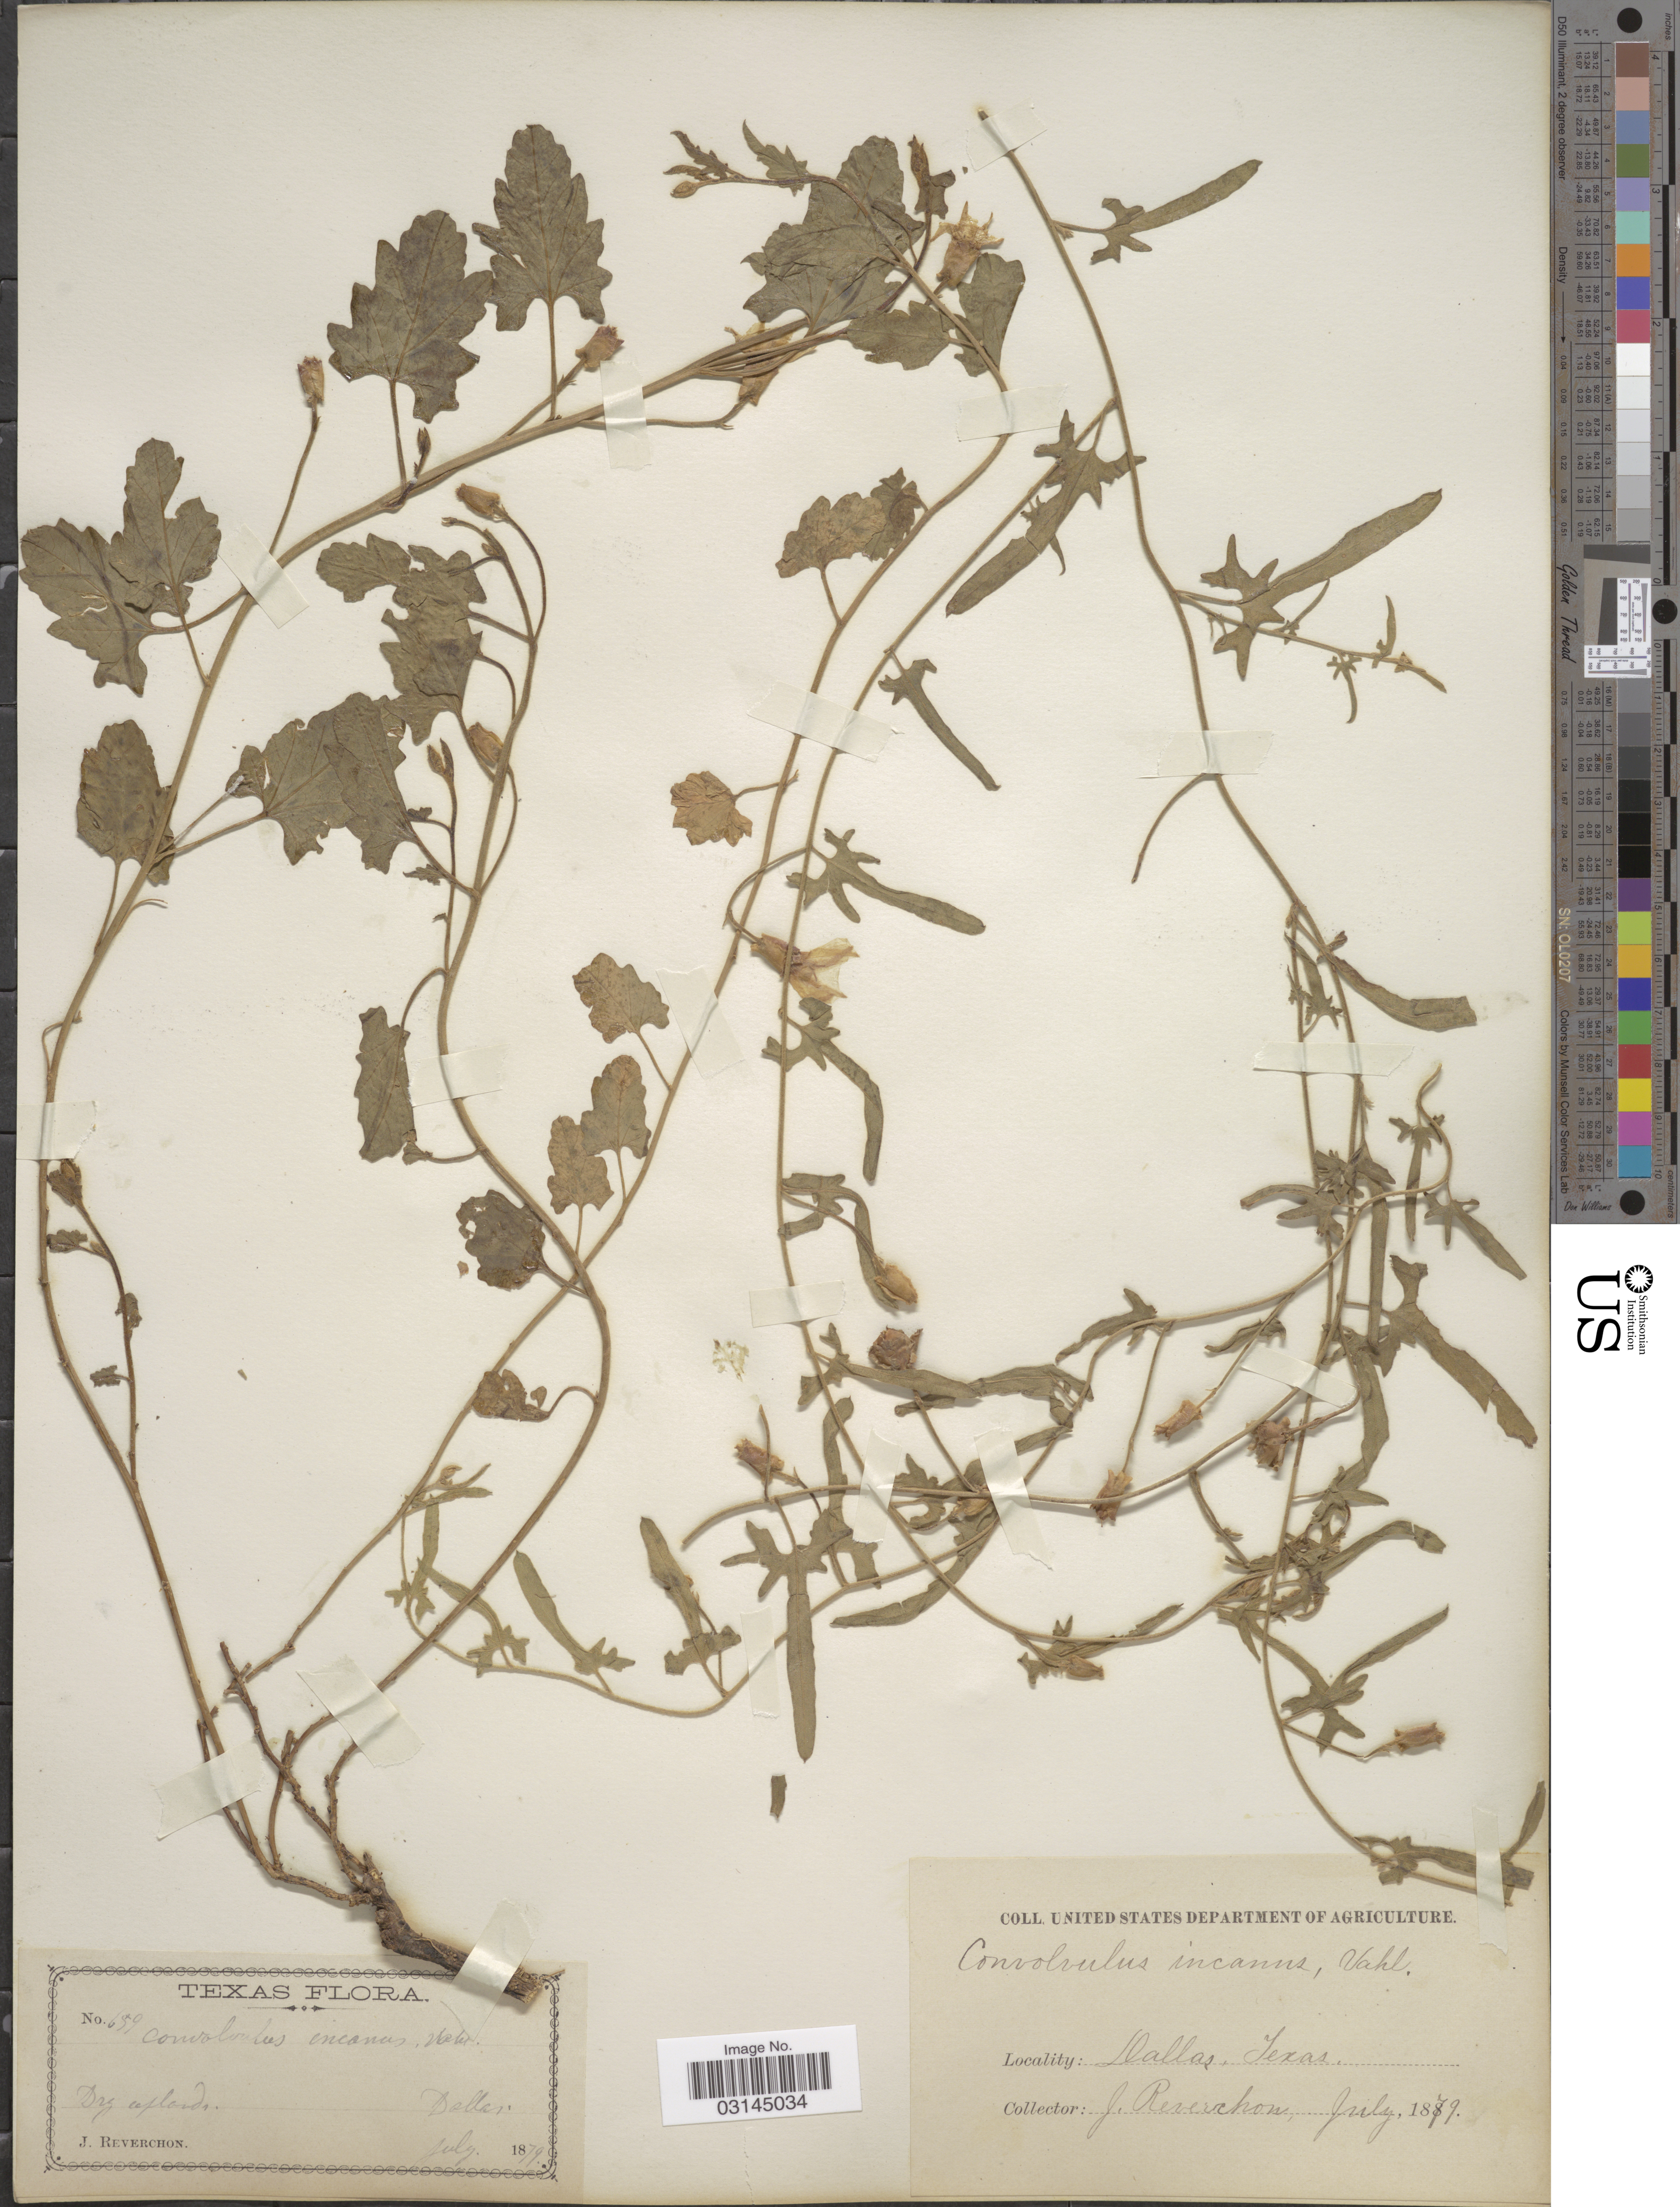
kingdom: Plantae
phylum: Tracheophyta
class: Magnoliopsida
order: Solanales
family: Convolvulaceae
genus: Convolvulus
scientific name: Convolvulus incanus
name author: Vahl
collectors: J. Reverchon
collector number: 659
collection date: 1879-07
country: United States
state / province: Texas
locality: Dallas.